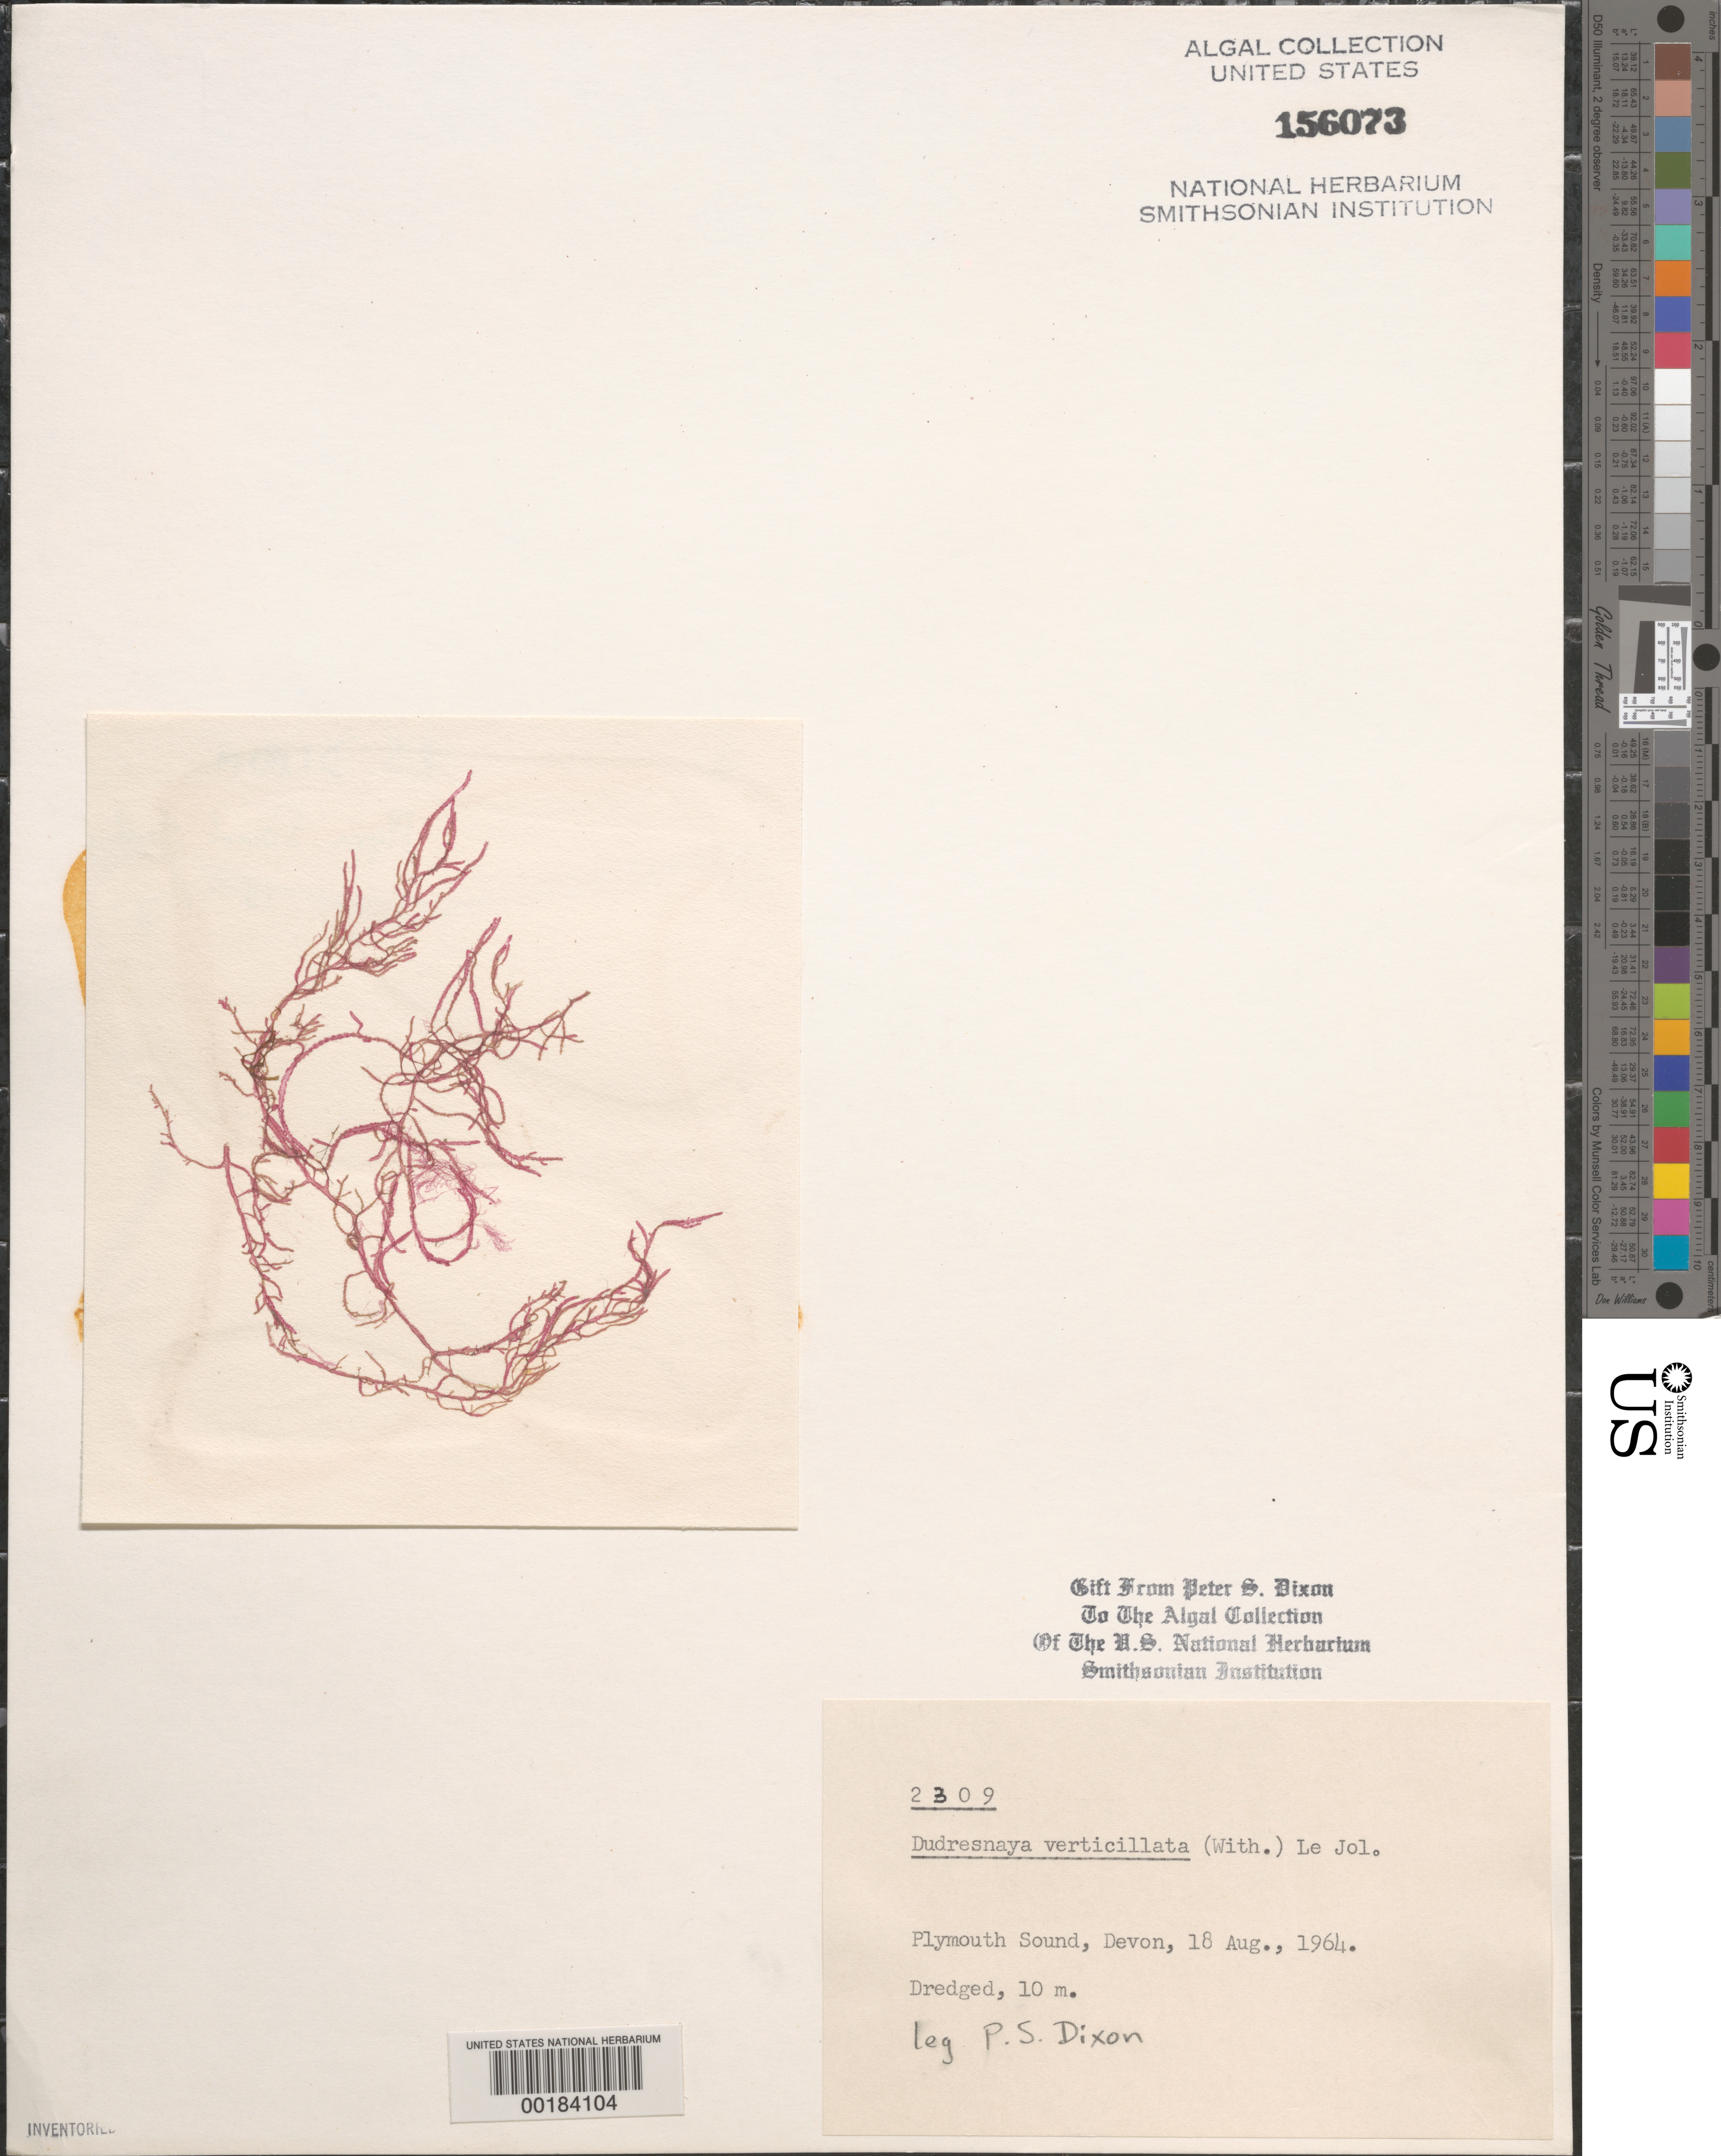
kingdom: Plantae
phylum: Rhodophyta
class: Florideophyceae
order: Gigartinales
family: Dumontiaceae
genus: Dudresnaya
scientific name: Dudresnaya verticillata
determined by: Dixon, P. S.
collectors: P. S. Dixon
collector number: PSD 2309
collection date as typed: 18 Aug 1964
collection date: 1964-08-18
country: United Kingdom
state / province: England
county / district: Devon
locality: Plymouth Sound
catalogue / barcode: US 156073